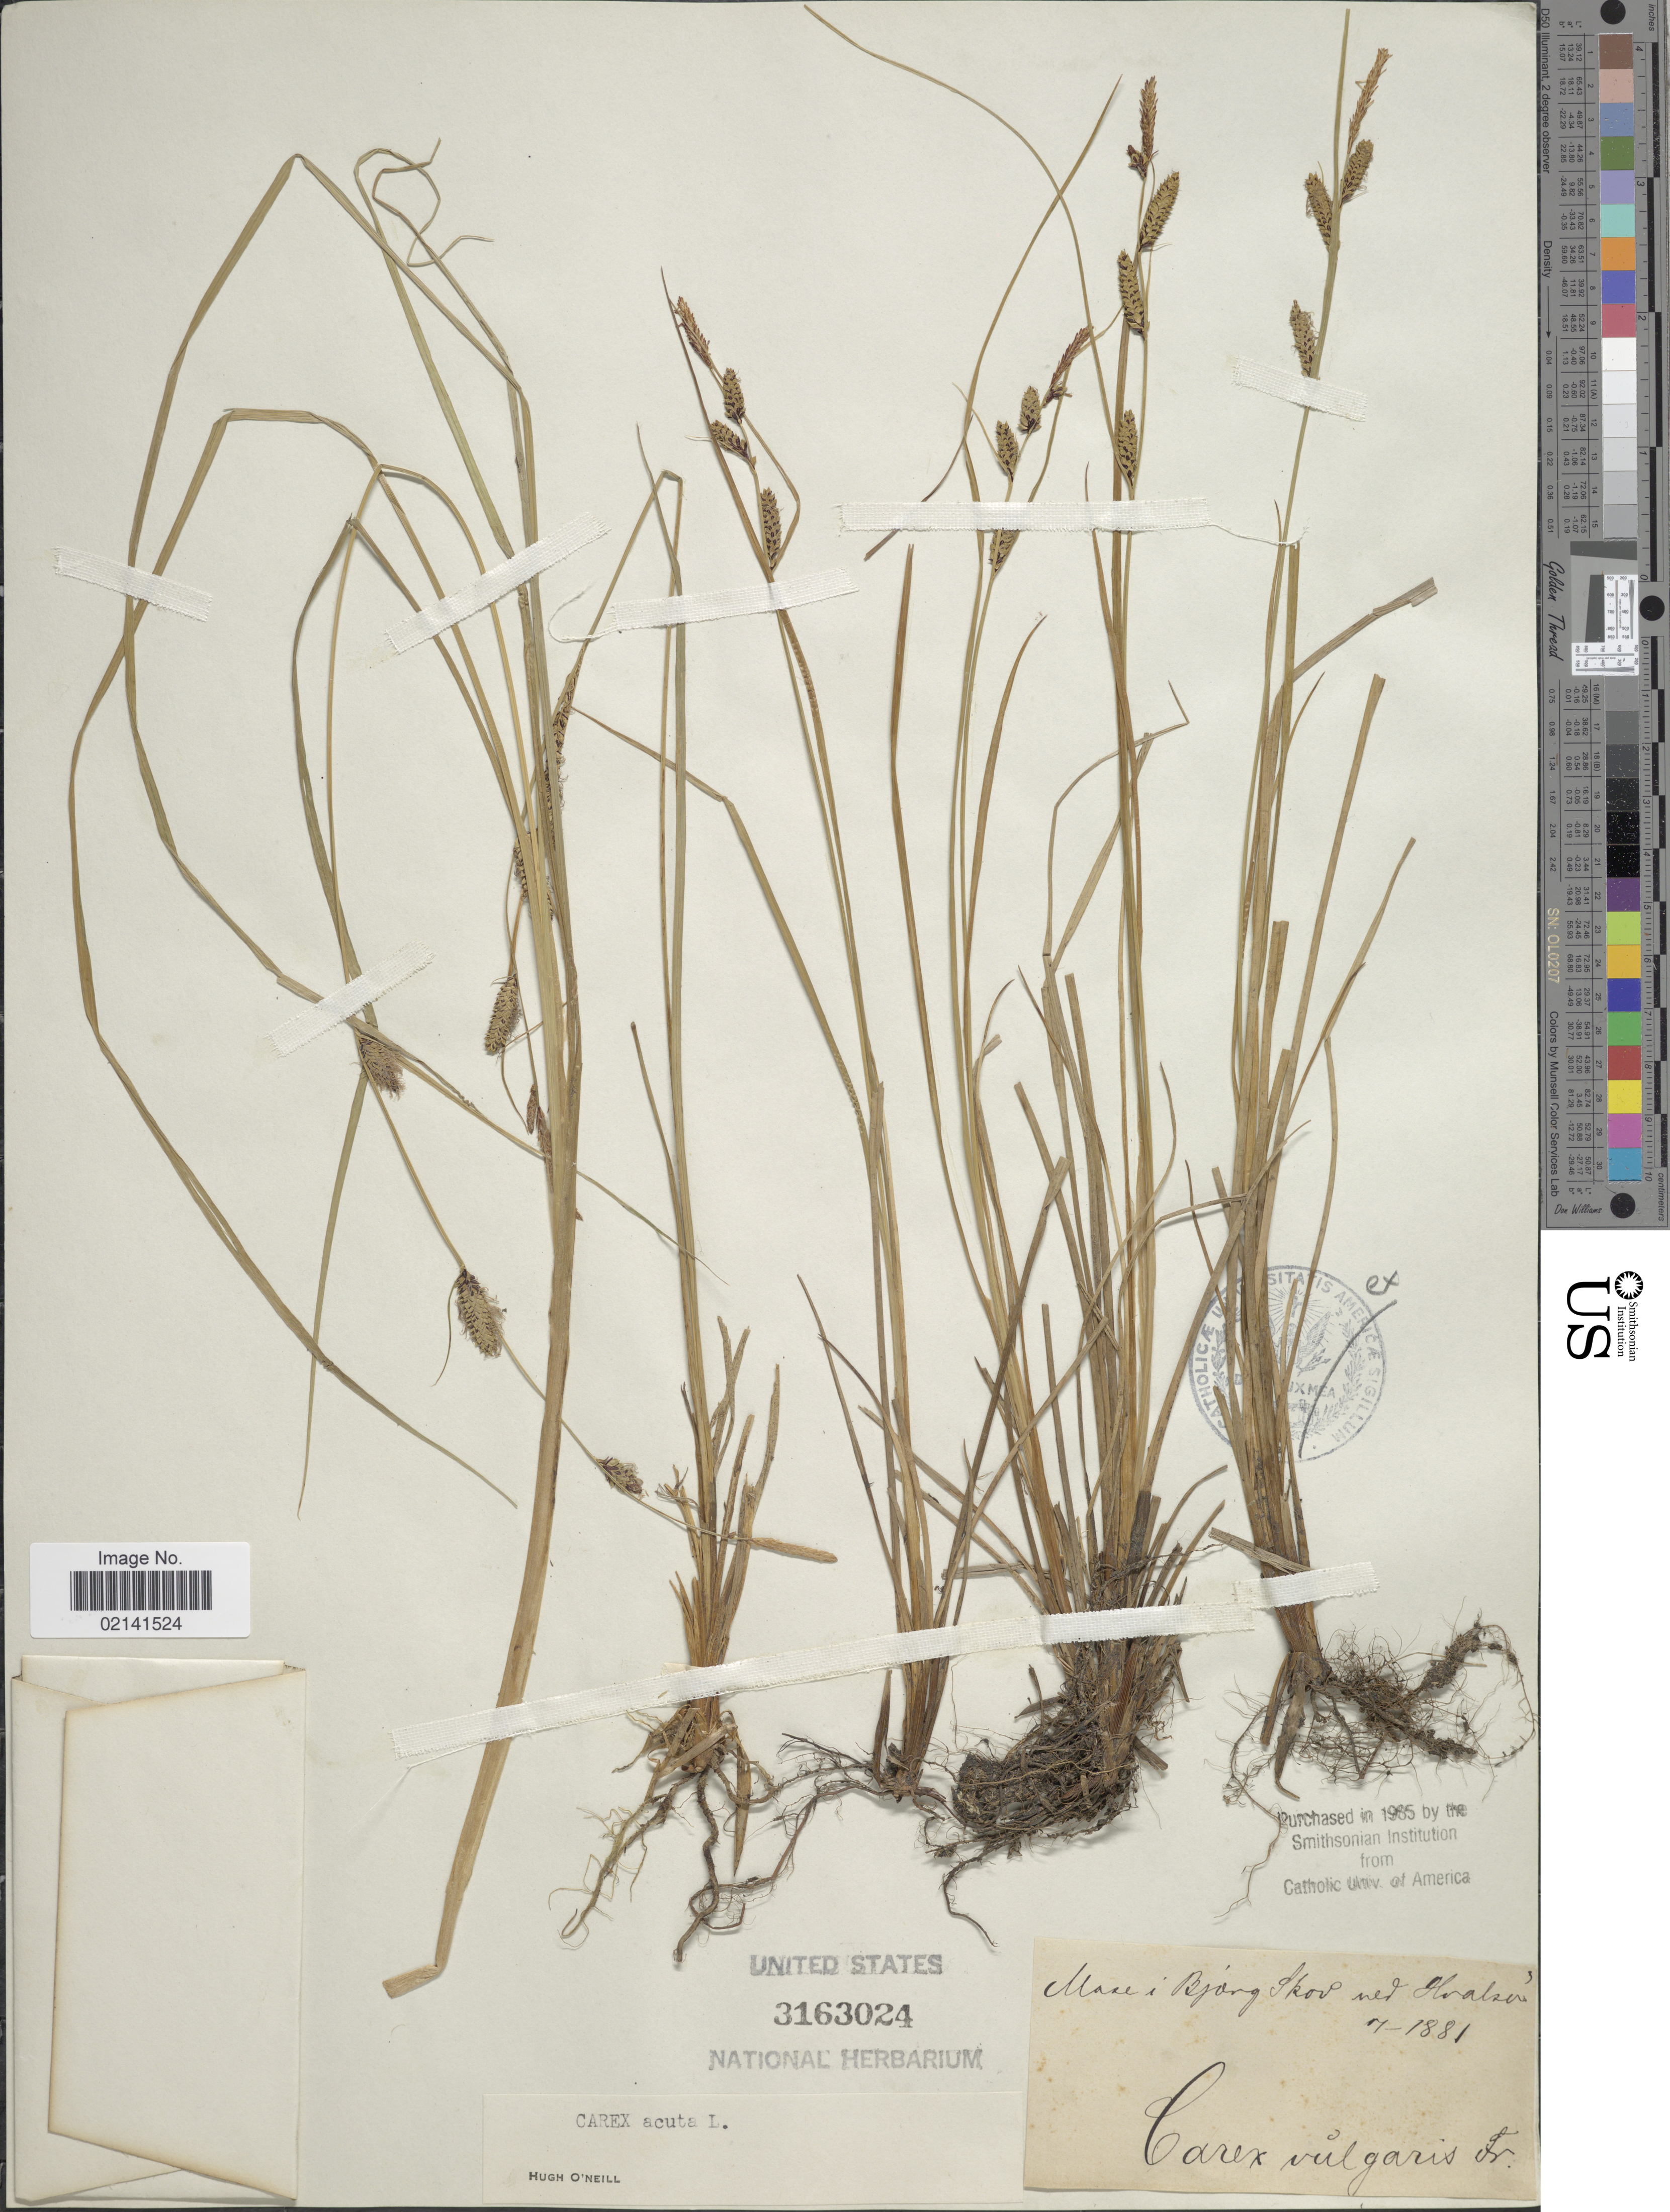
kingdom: Plantae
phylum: Tracheophyta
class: Liliopsida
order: Poales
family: Cyperaceae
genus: Carex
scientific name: Carex acuta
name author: L.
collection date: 1881-07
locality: Mase i Bjorg Skov ned Hralzen [interpreted]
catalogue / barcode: US 3163024